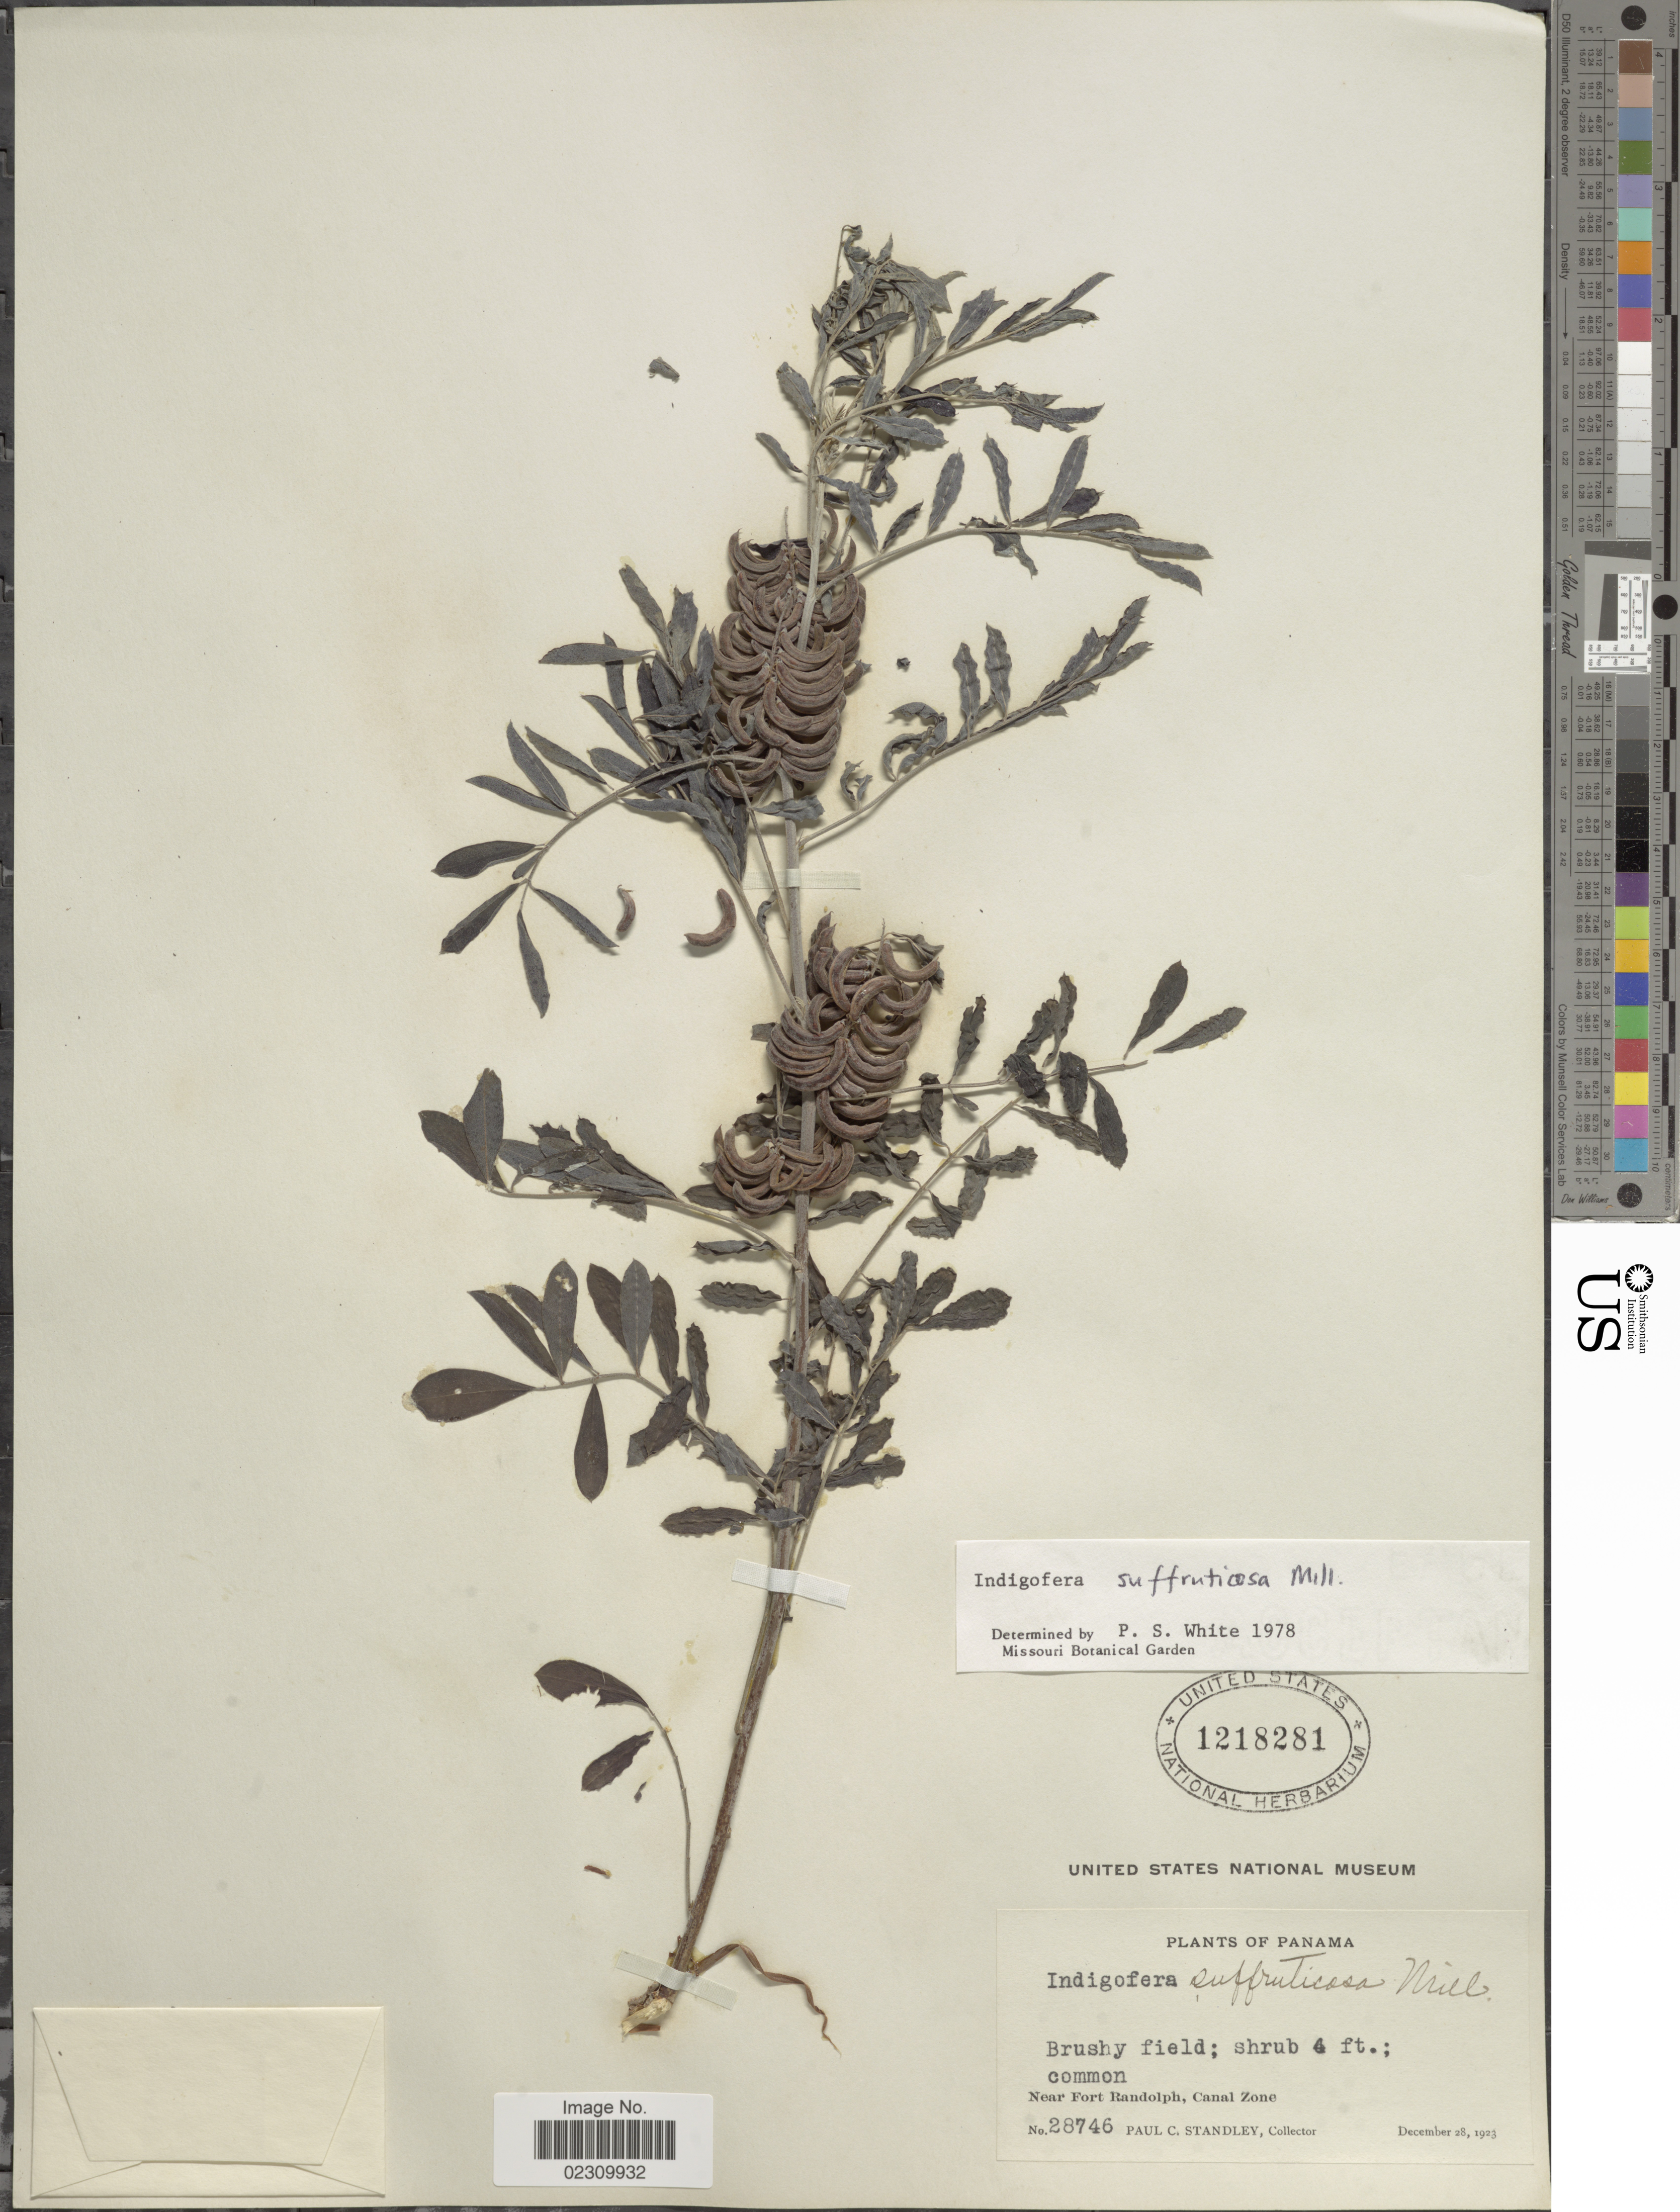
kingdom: Plantae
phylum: Tracheophyta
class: Magnoliopsida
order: Fabales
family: Fabaceae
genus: Indigofera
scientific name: Indigofera suffruticosa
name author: Mill.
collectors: P. C. Standley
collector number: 28746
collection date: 1923-12-28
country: Panama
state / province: Colón / Panamá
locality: Near Fort Randolph, Canal Zone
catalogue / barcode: US 1218281